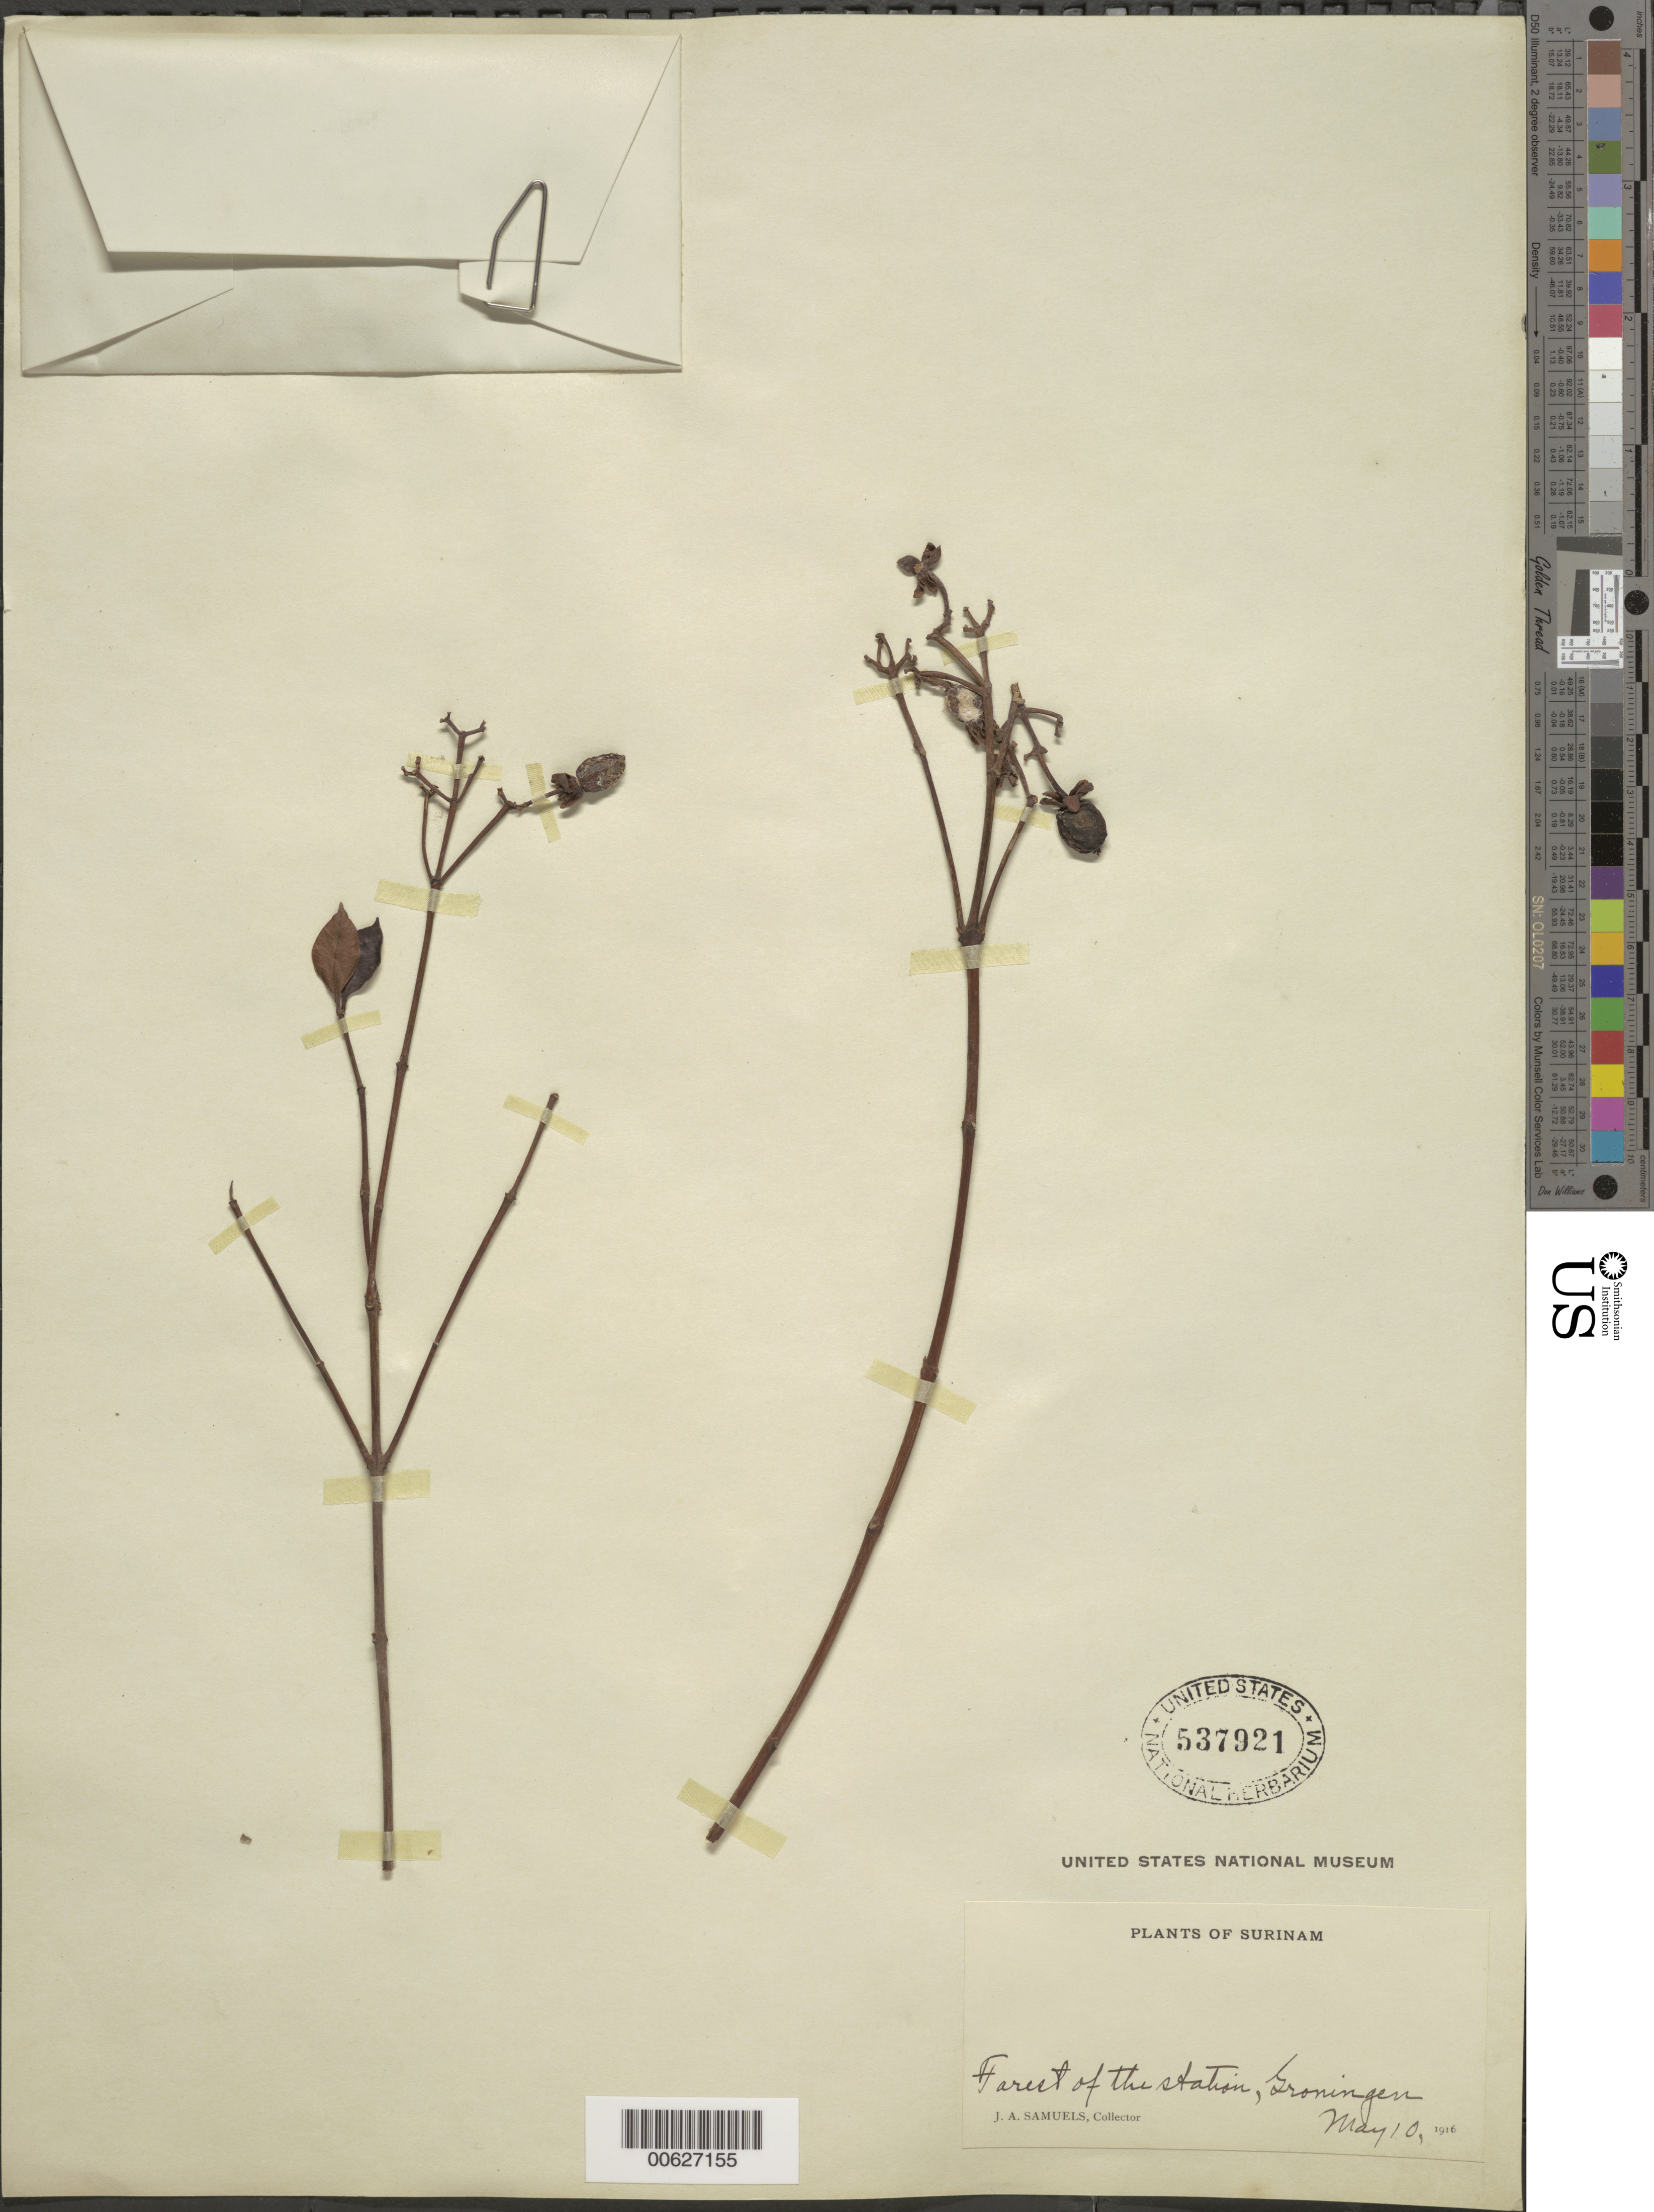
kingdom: Plantae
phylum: Tracheophyta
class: Magnoliopsida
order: Malpighiales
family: Hypericaceae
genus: Vismia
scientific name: Vismia cayennensis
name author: (Jacq.) Pers.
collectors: J. A. Samuels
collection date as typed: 10-May-16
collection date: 1916-05-10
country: Suriname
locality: Groningen Station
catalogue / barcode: US 537921